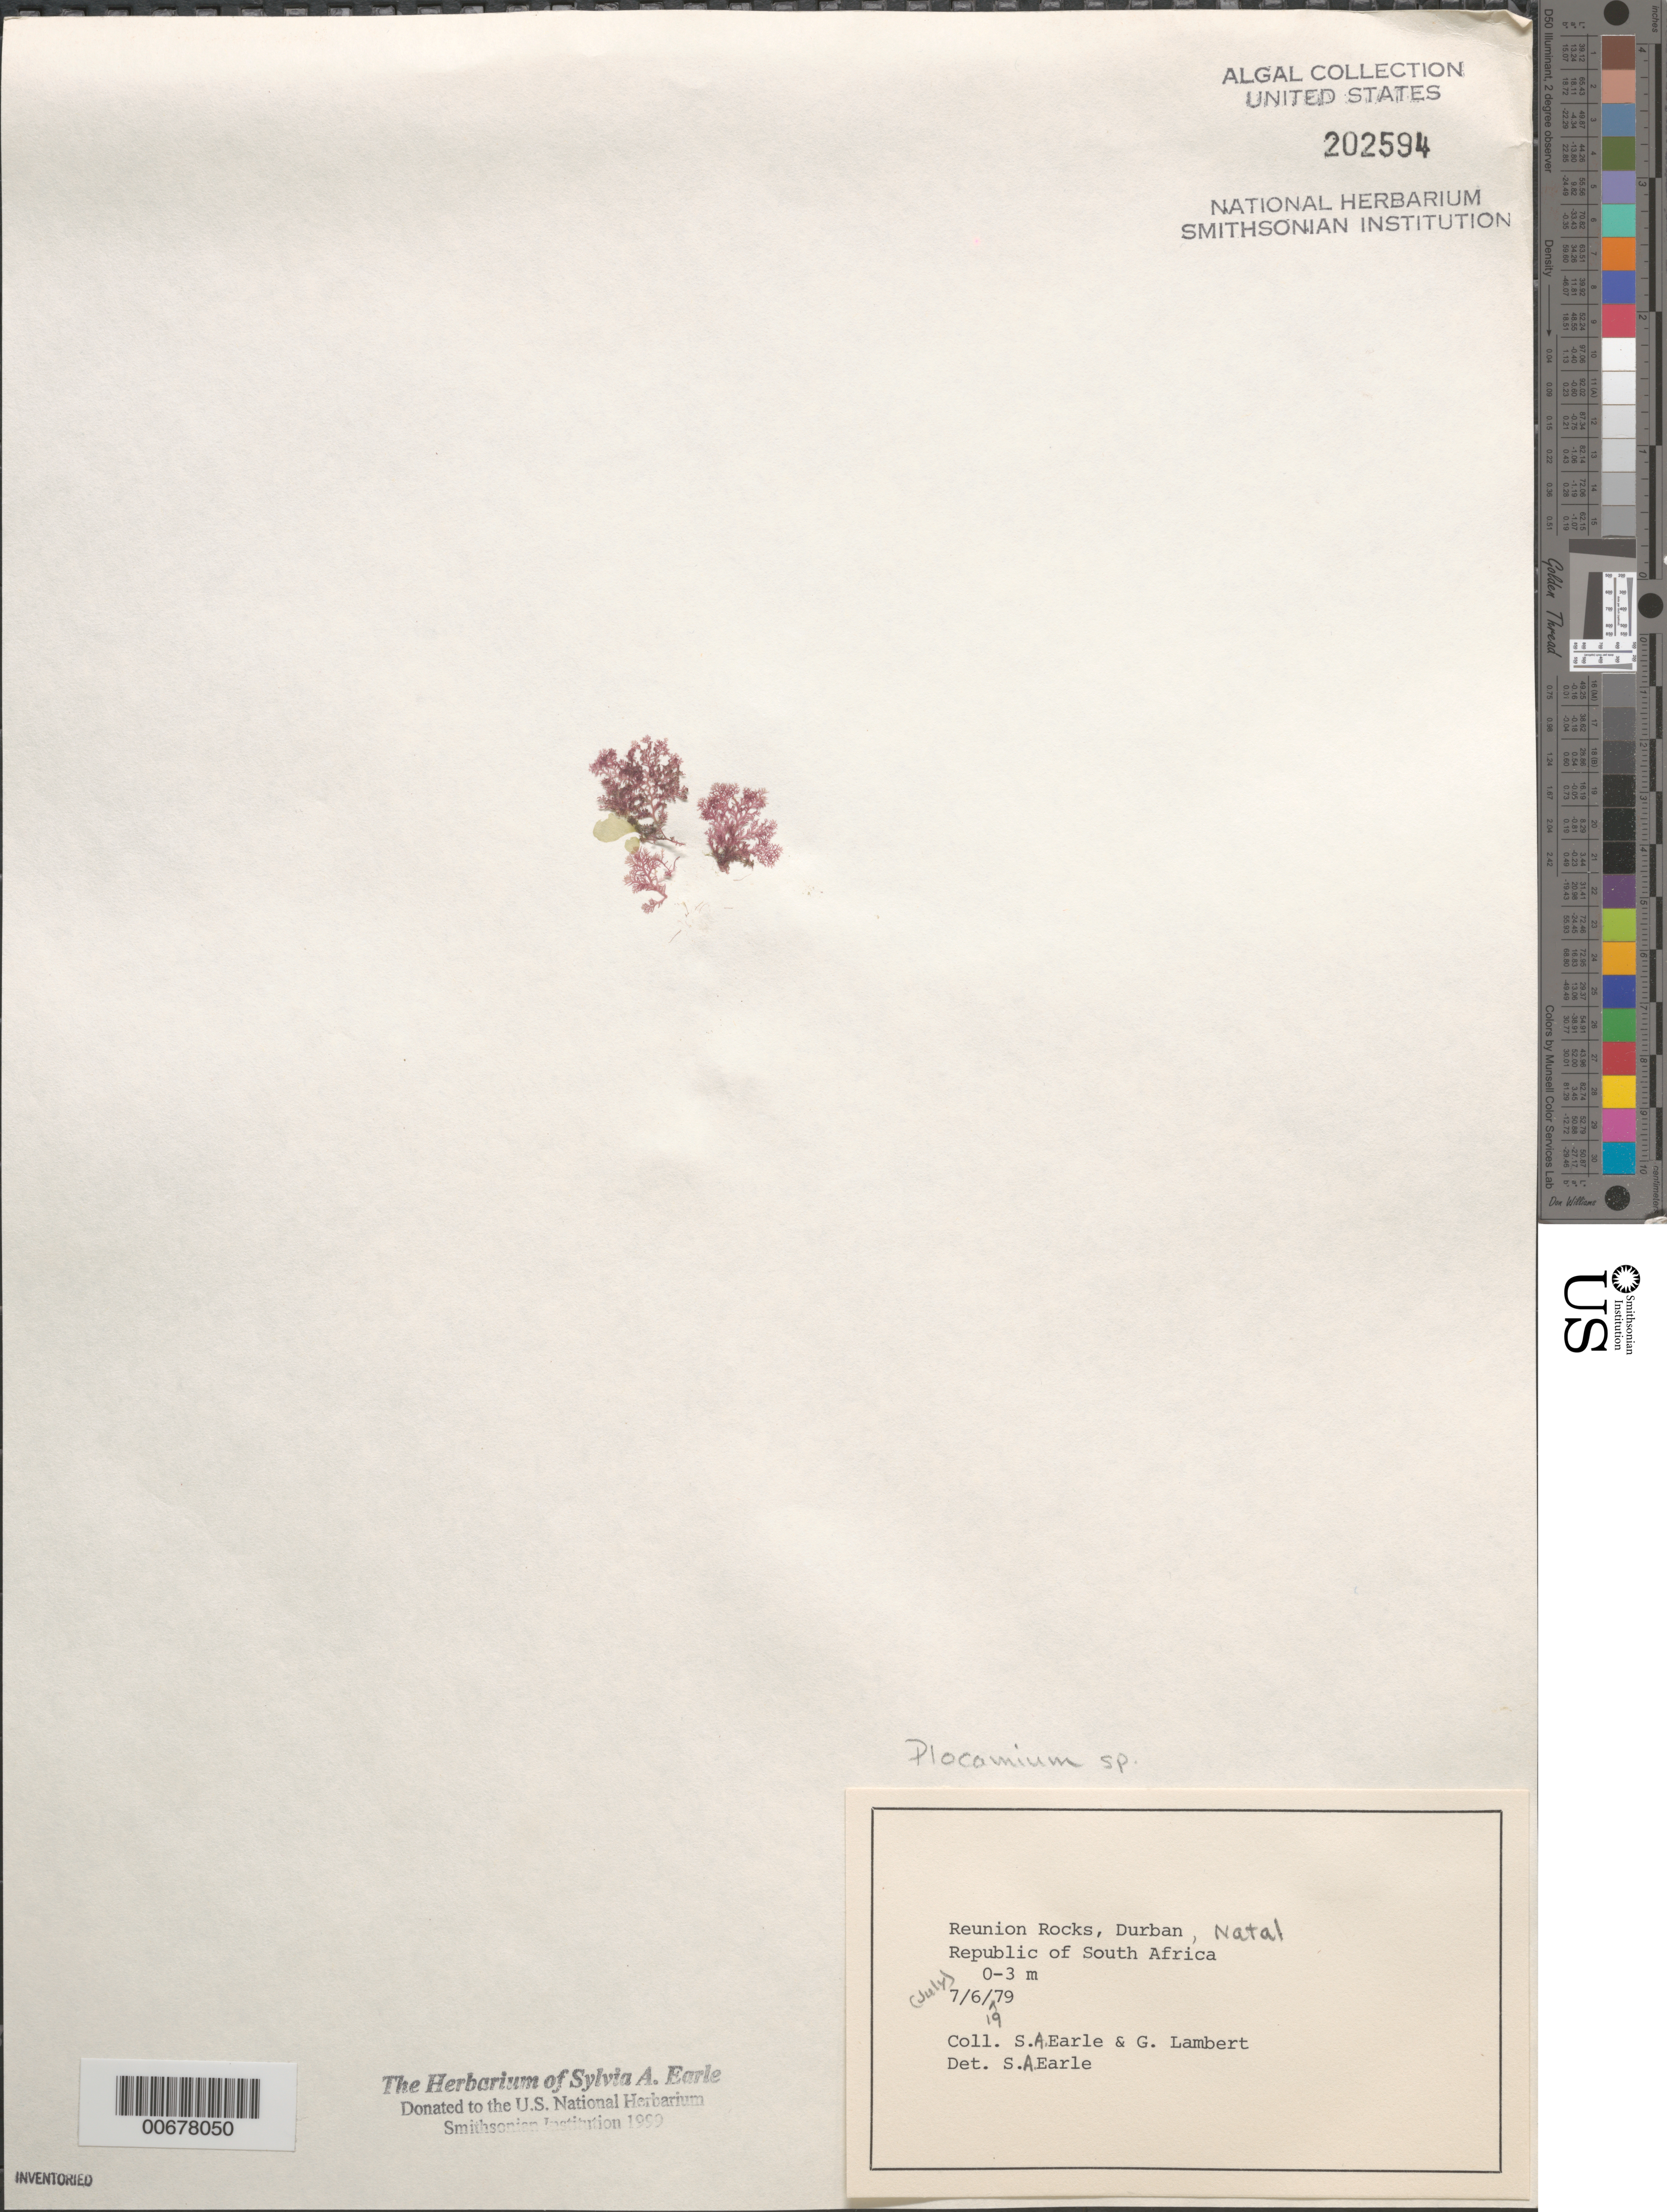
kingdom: Plantae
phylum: Rhodophyta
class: Florideophyceae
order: Plocamiales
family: Plocamiaceae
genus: Plocamium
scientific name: Plocamium sp.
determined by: Earle, S. A.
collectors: S. A. Earle & G. Lambert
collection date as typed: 06 Jul 1979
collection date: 1979-07-06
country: South Africa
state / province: KwaZulu-Natal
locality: Reunion Rocks, Durban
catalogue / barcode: US 202594